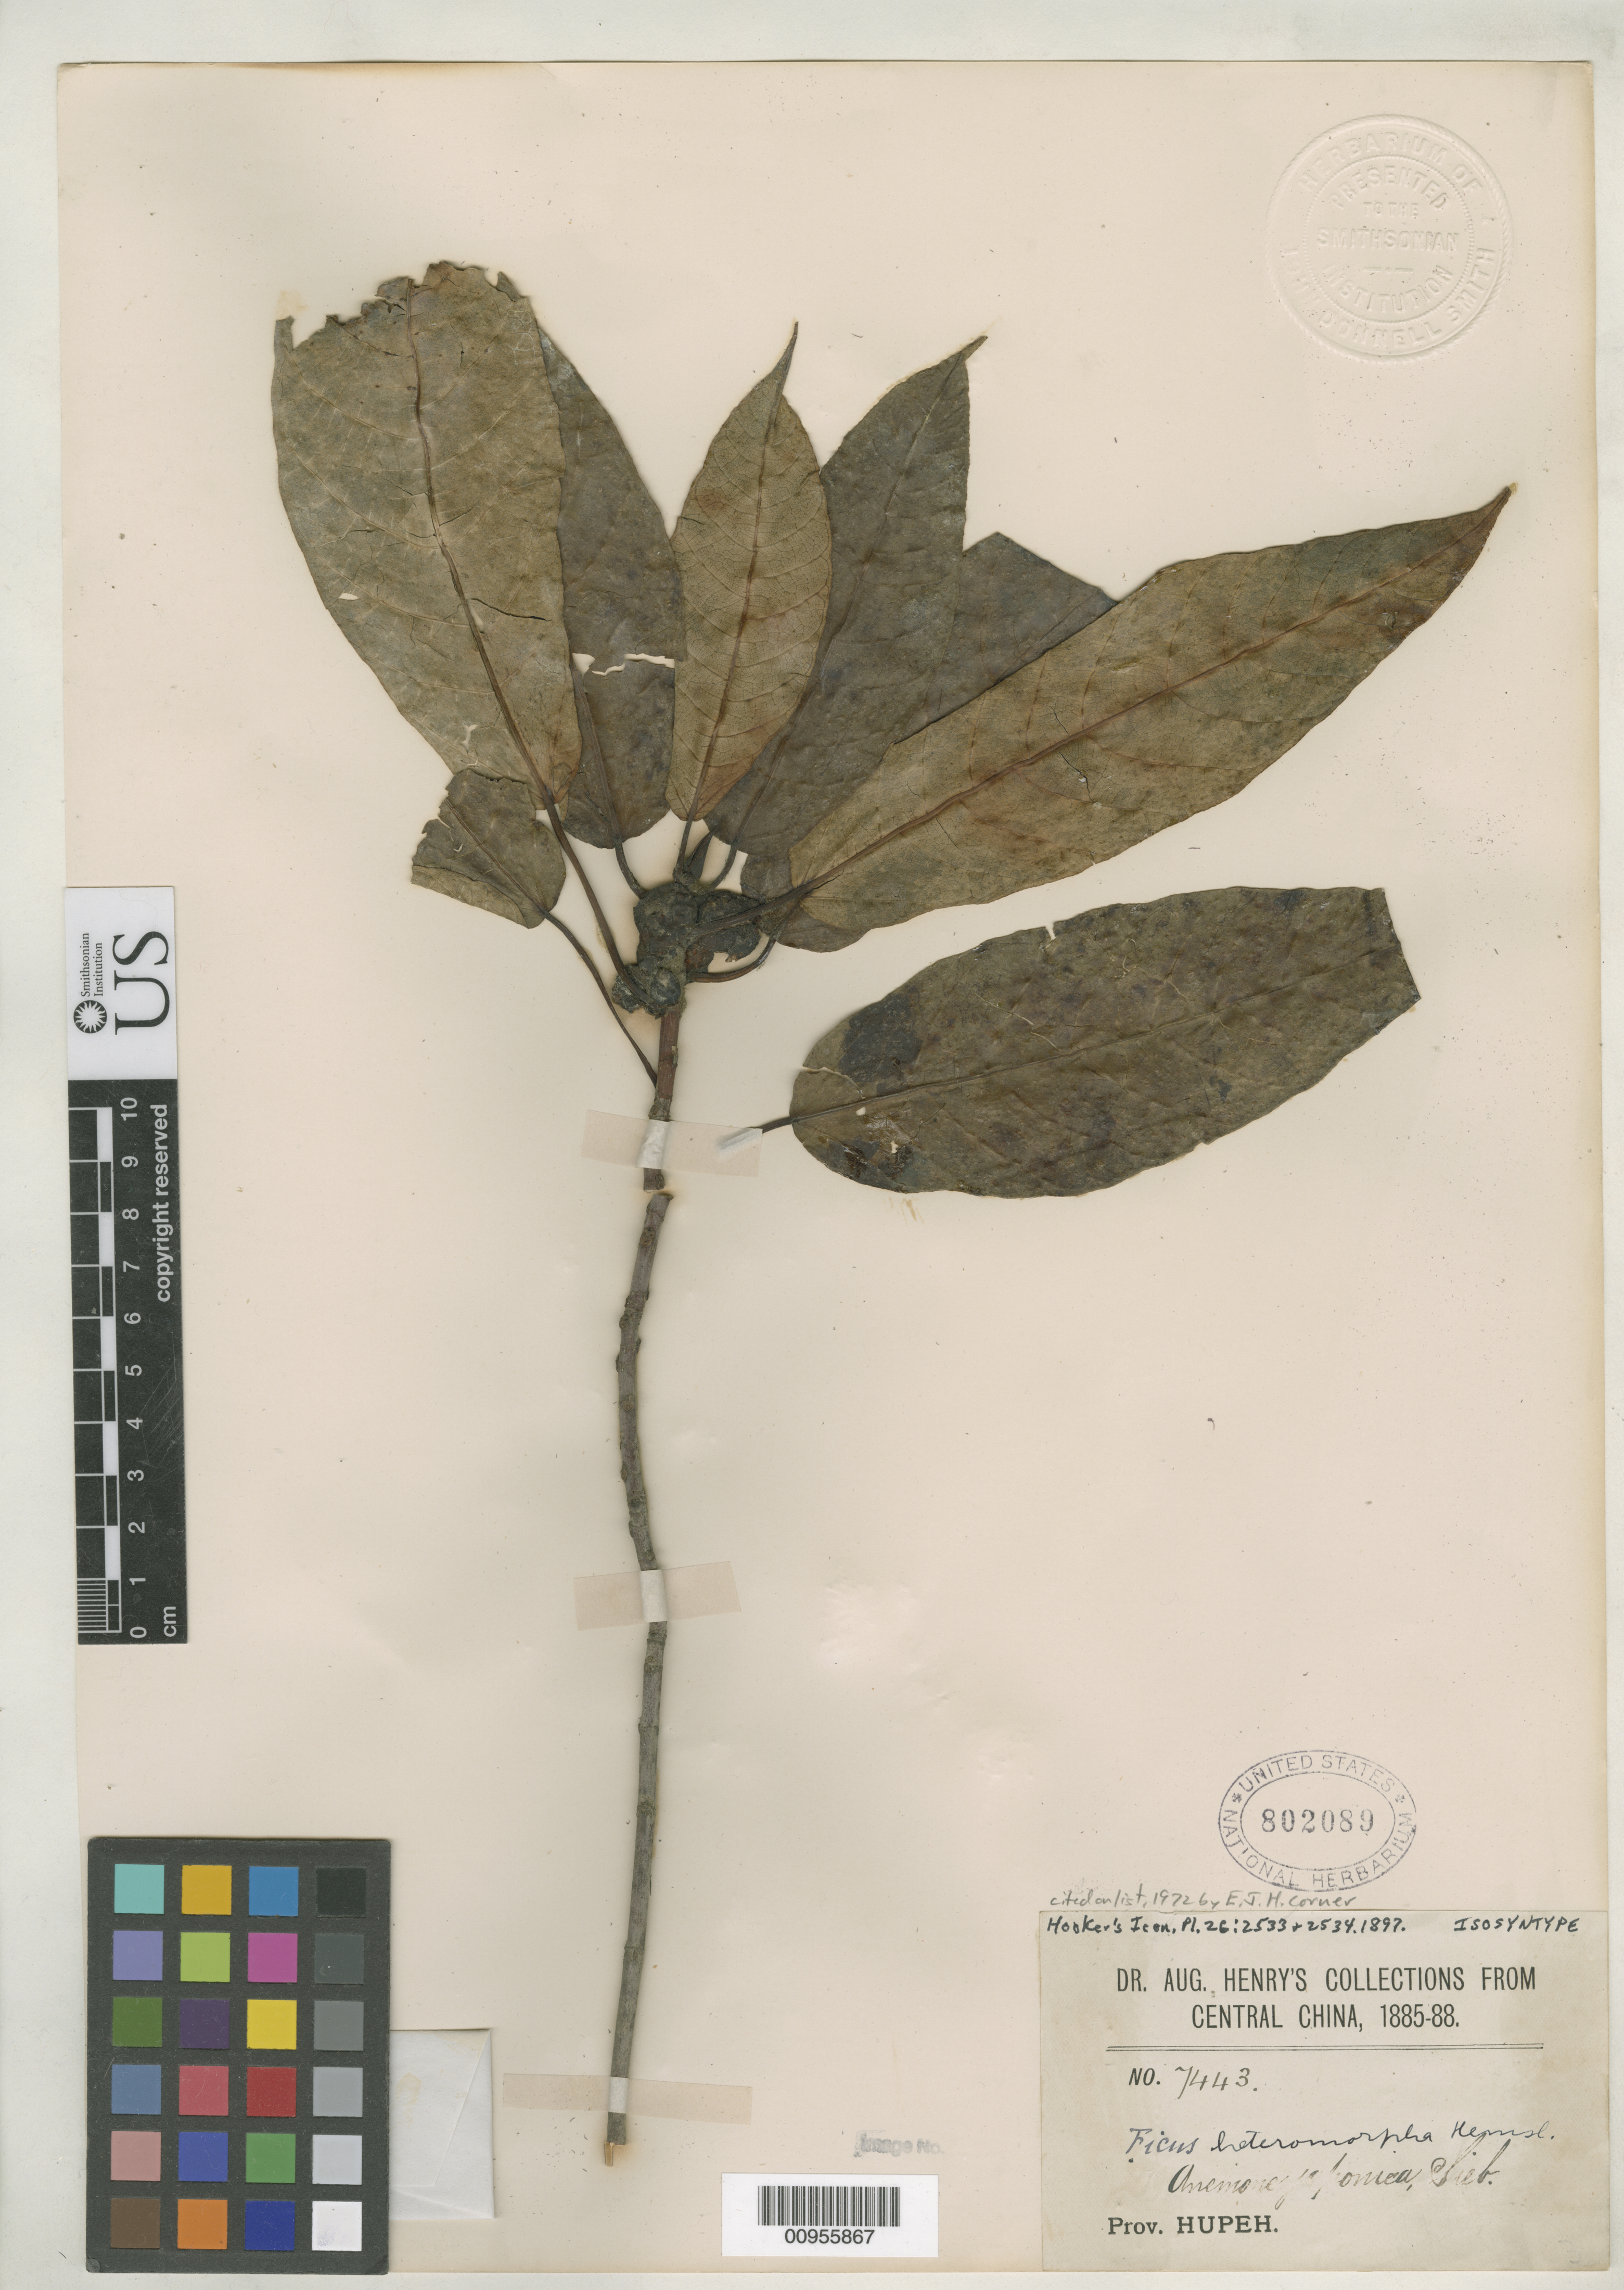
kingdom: Plantae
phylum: Tracheophyta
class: Magnoliopsida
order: Rosales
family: Moraceae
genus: Ficus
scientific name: Ficus heteromorpha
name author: Hemsl.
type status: Isosyntype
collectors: A. Henry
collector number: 7443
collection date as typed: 1885 to -- --- 1888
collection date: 1885/1888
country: China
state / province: Hubei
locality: Prov. Hupeh.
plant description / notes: Specimen ex John Donnell Smith herbarium.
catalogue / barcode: US 802089